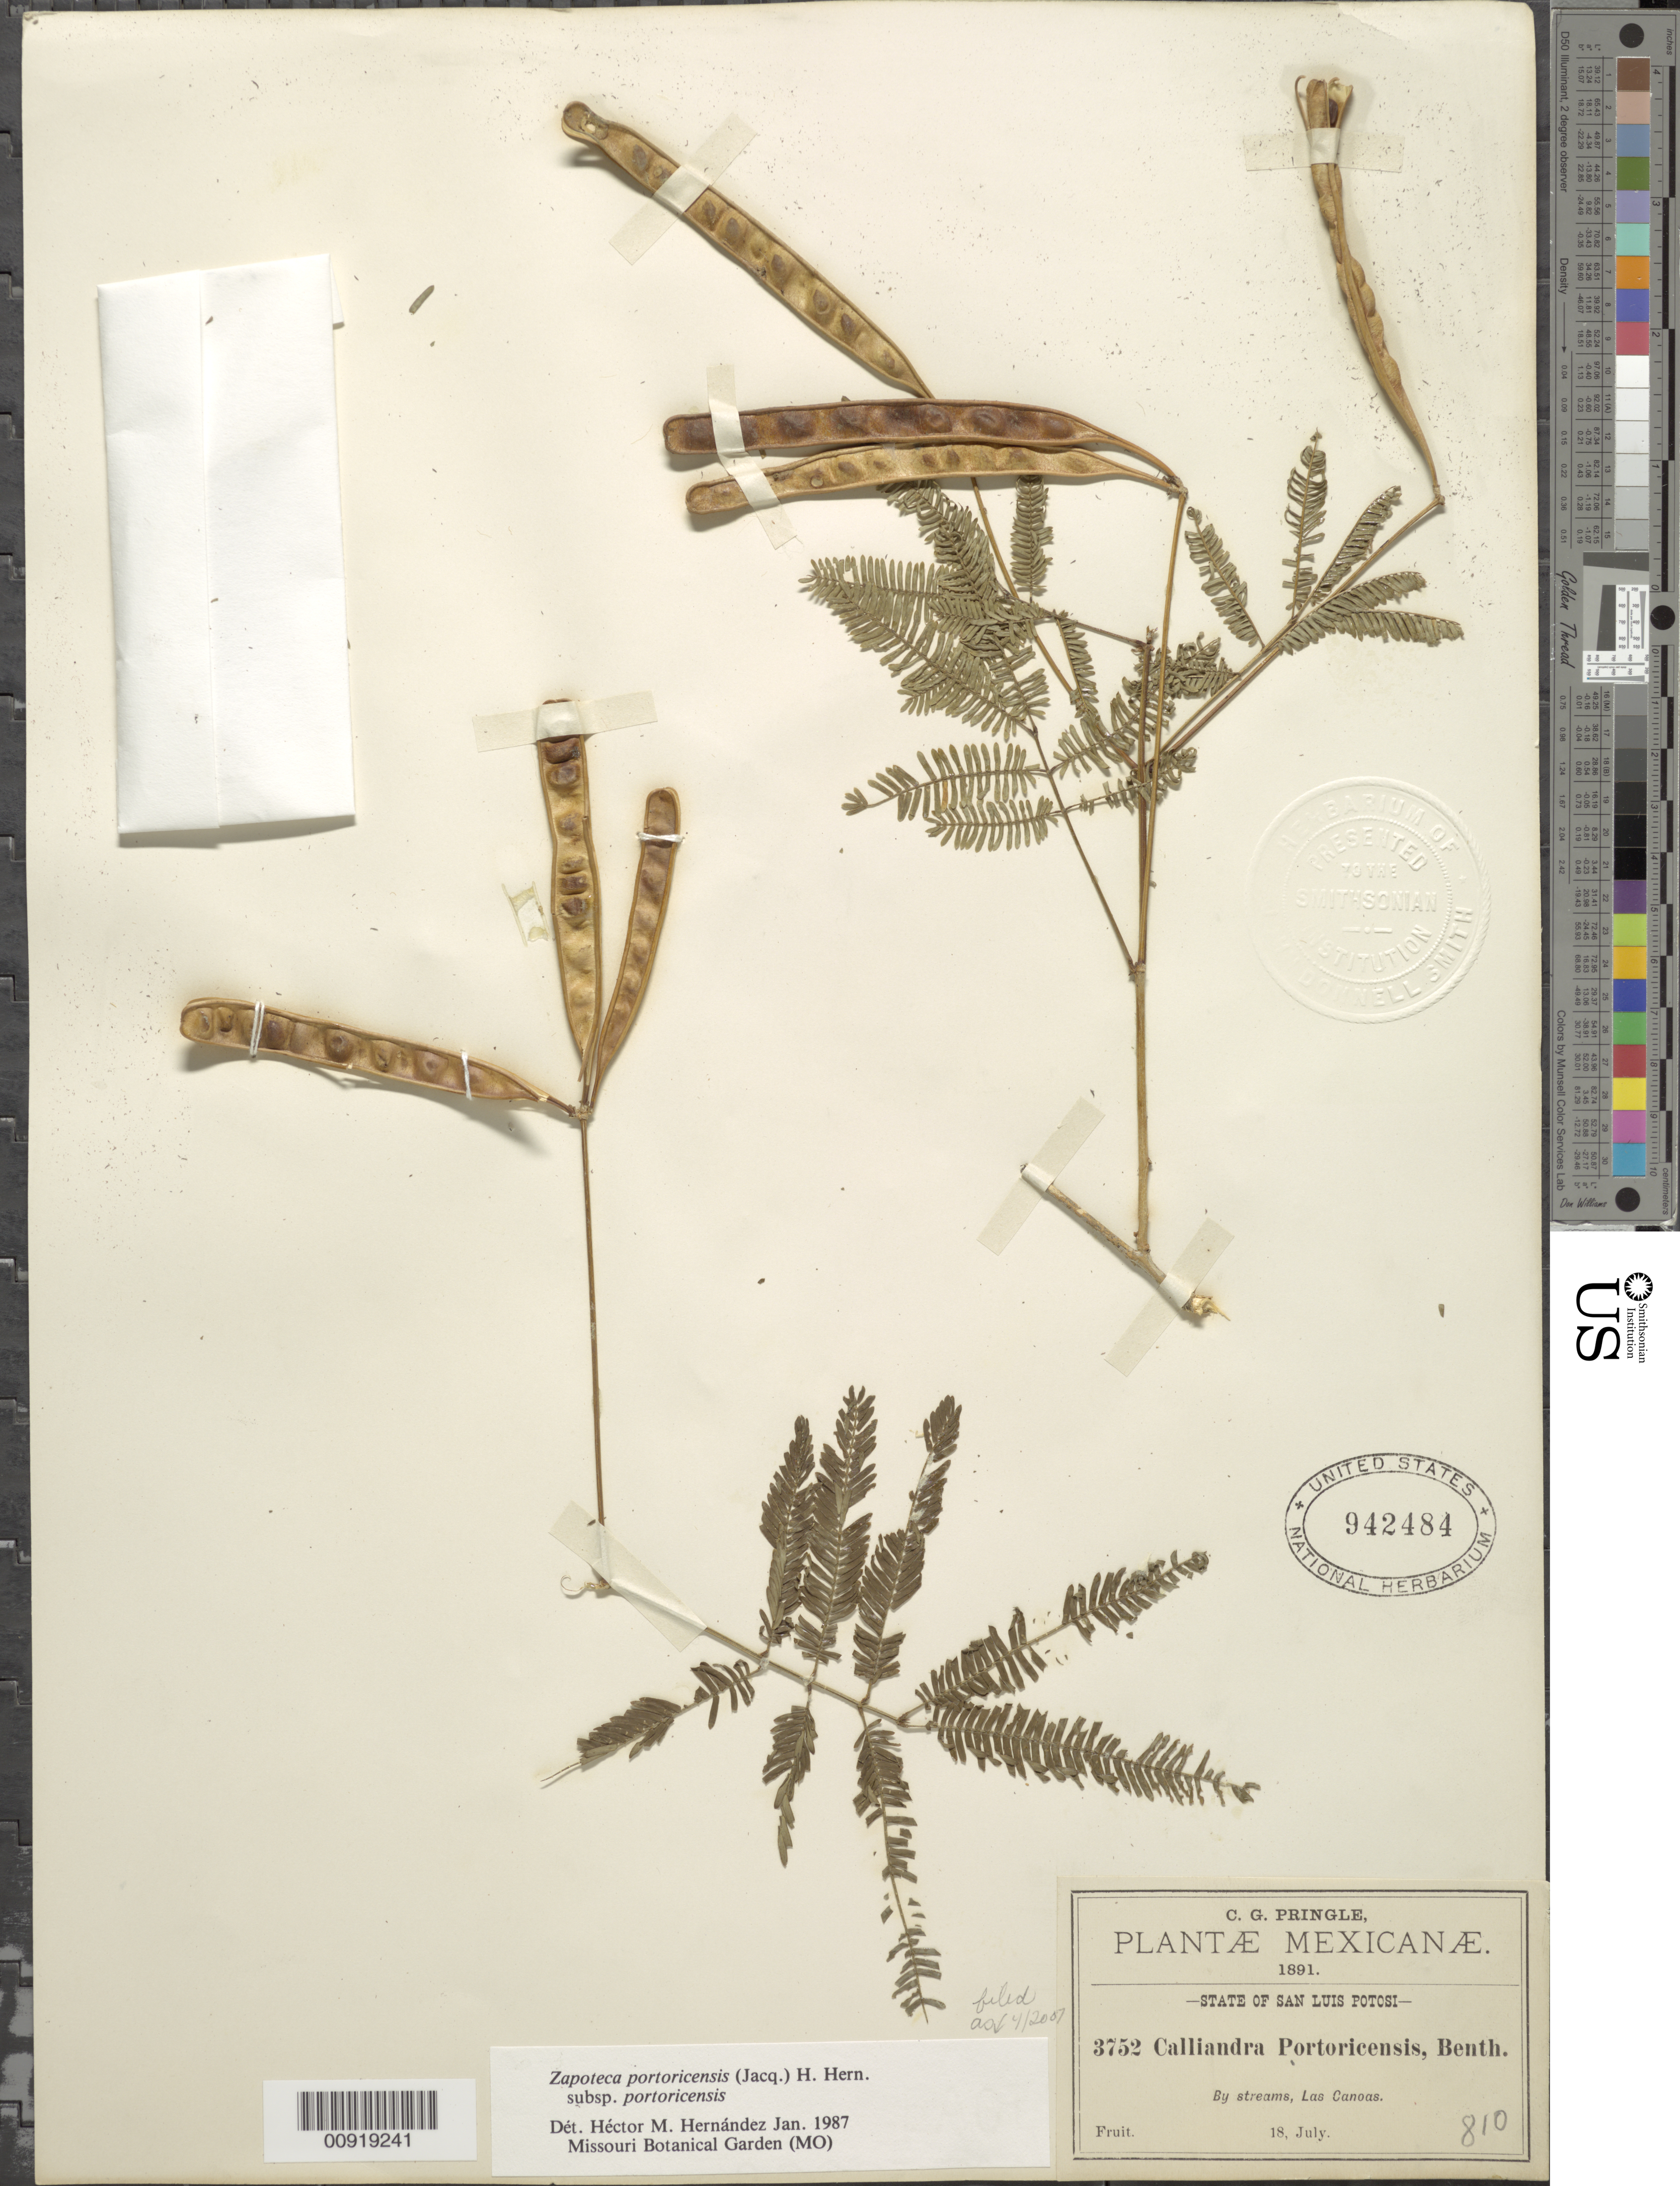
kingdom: Plantae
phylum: Tracheophyta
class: Magnoliopsida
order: Fabales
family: Fabaceae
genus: Zapoteca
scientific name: Zapoteca portoricensis subsp. portoricensis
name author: (Jacq.) H.M. Hern.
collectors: C. G. Pringle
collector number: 3752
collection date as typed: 18 Jul 1891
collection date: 1891-07-18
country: Mexico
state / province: San Luis Potosí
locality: Las Canoas.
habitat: By streams.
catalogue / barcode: US 942484